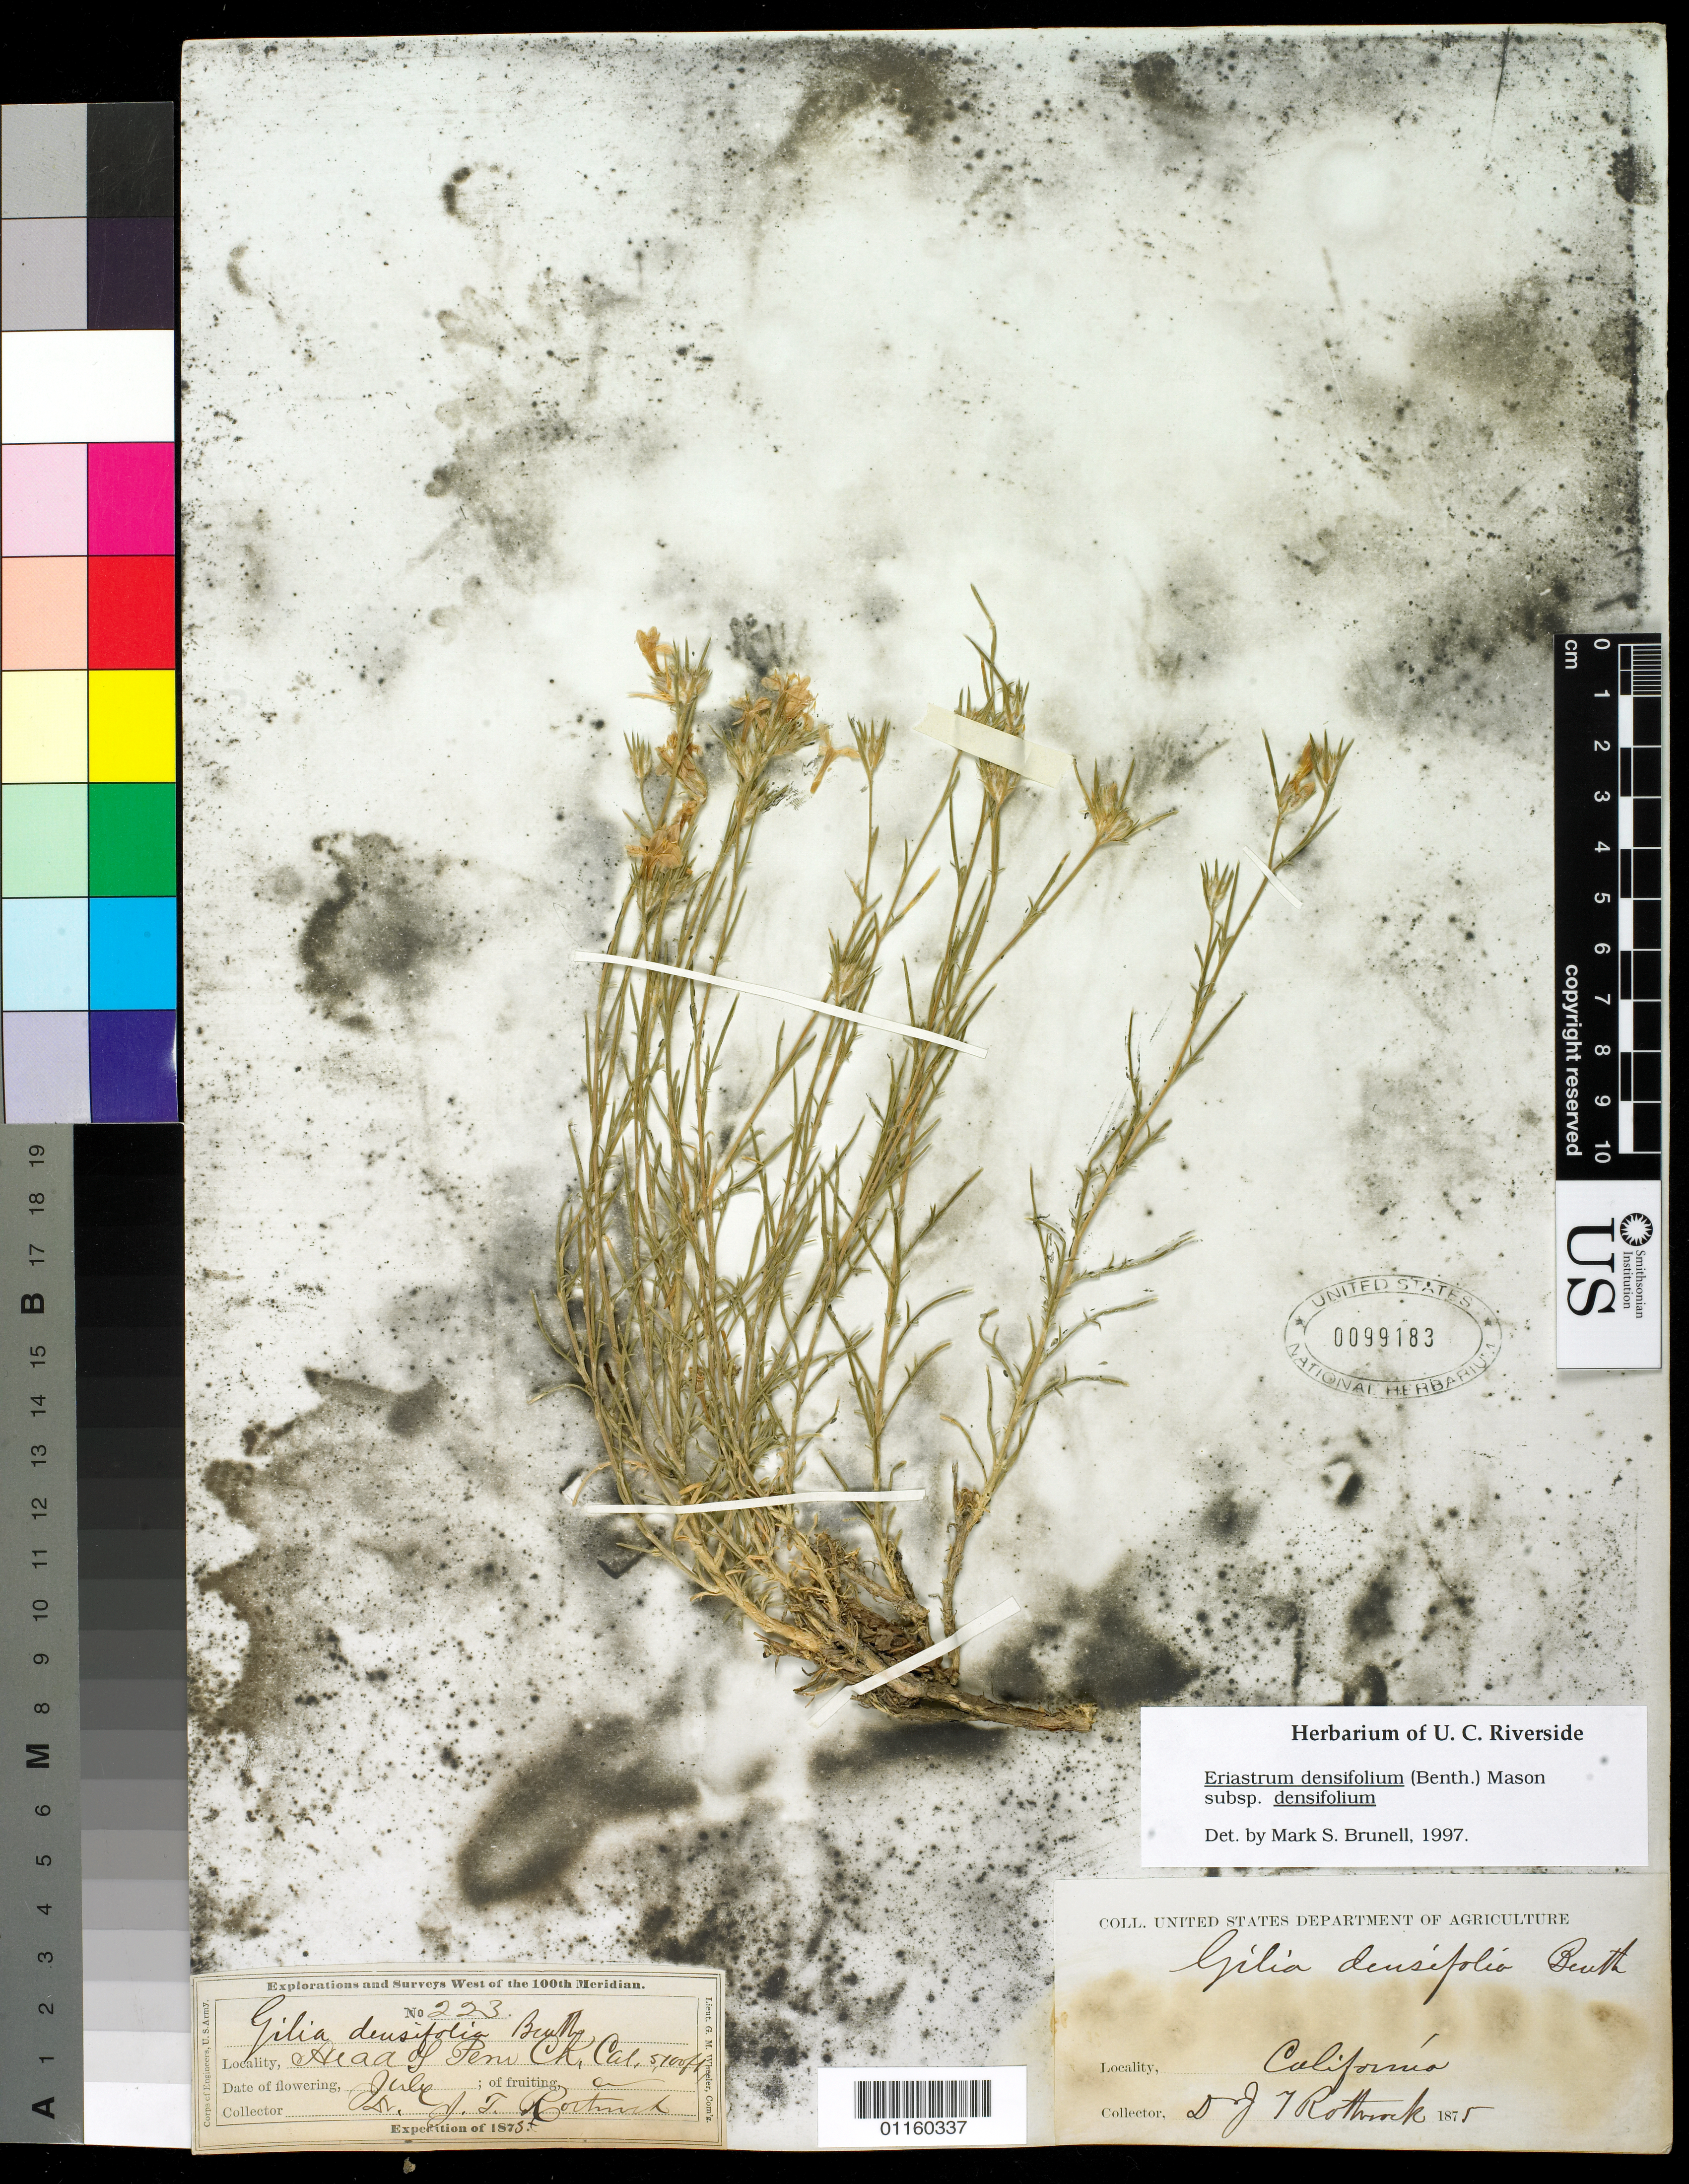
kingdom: Plantae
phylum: Tracheophyta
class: Magnoliopsida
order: Ericales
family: Polemoniaceae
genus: Eriastrum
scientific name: Eriastrum densifolium subsp. densifolium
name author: (Benth.) H. Mason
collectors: J. T. Rothrock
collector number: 223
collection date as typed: Jul 1875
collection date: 1875-07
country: United States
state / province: California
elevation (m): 1554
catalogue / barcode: US 99183